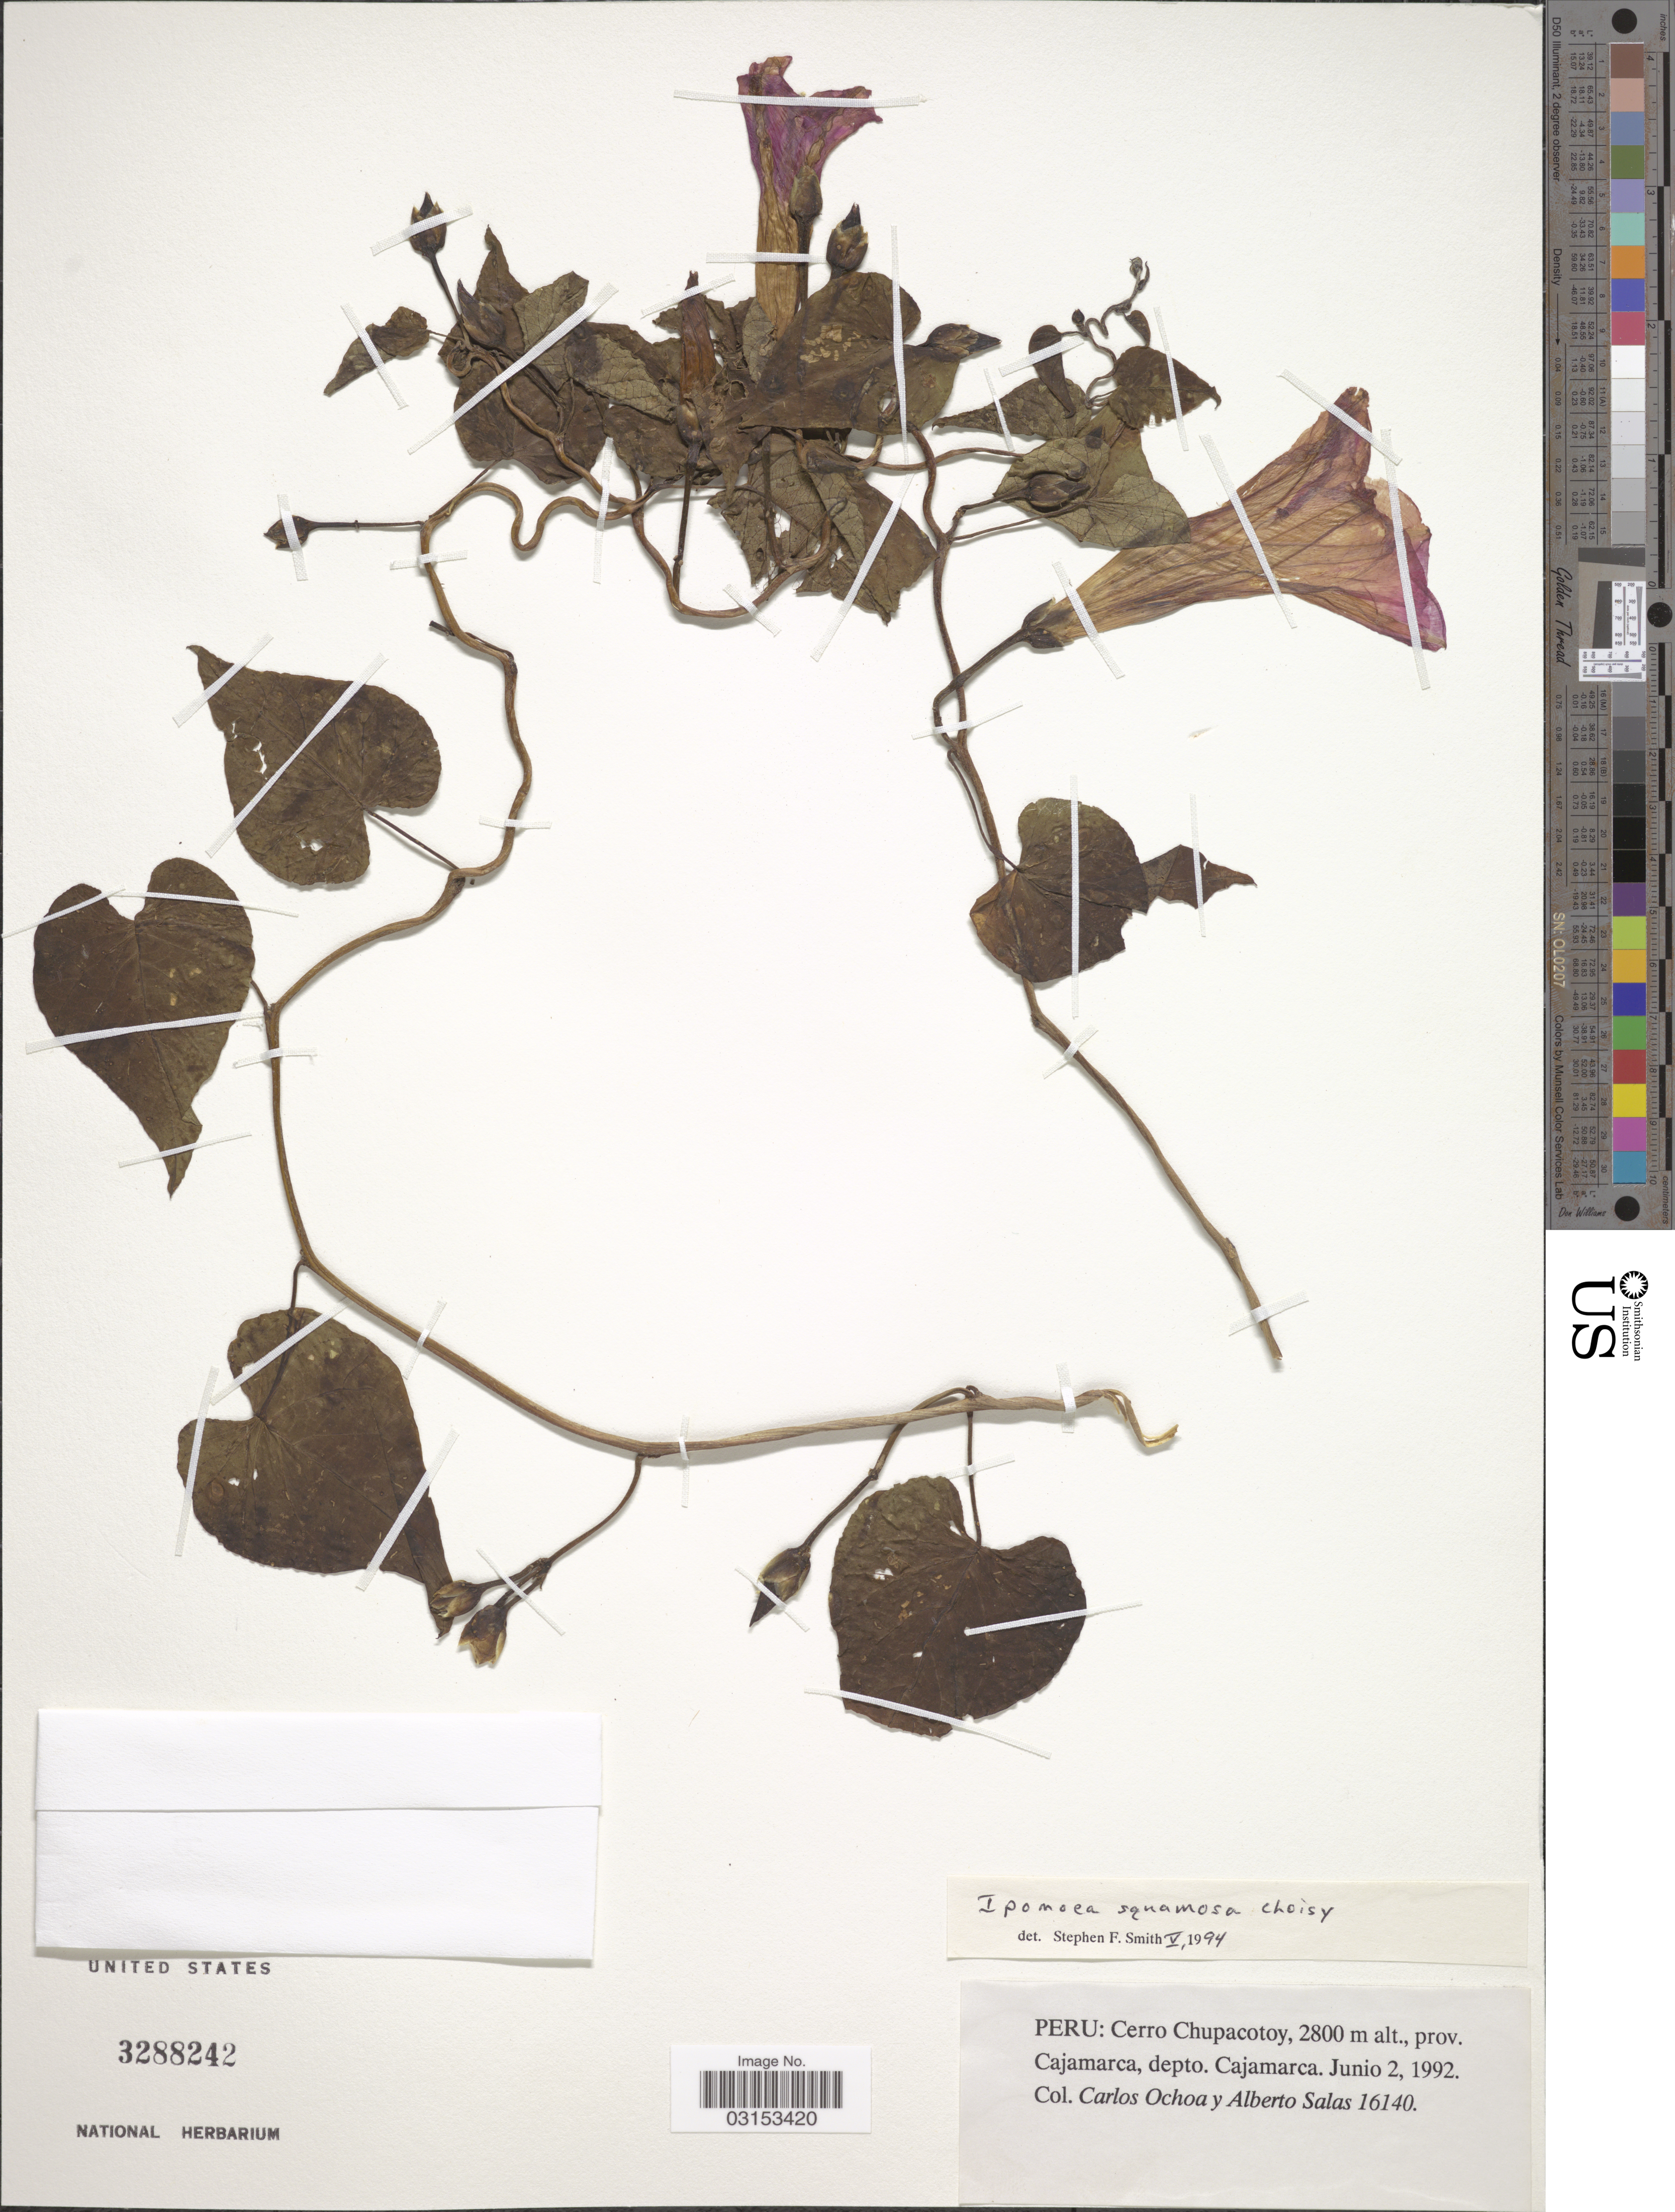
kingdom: Plantae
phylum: Tracheophyta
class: Magnoliopsida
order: Solanales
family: Convolvulaceae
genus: Ipomoea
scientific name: Ipomoea squamosa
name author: Choisy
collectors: C. Ochoa & A. Salas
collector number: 16140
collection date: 1992-06-02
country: Peru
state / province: Cajamarca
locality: Cerro Chupacotoy, depto. Cajamarca.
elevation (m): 2800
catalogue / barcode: US 3288242